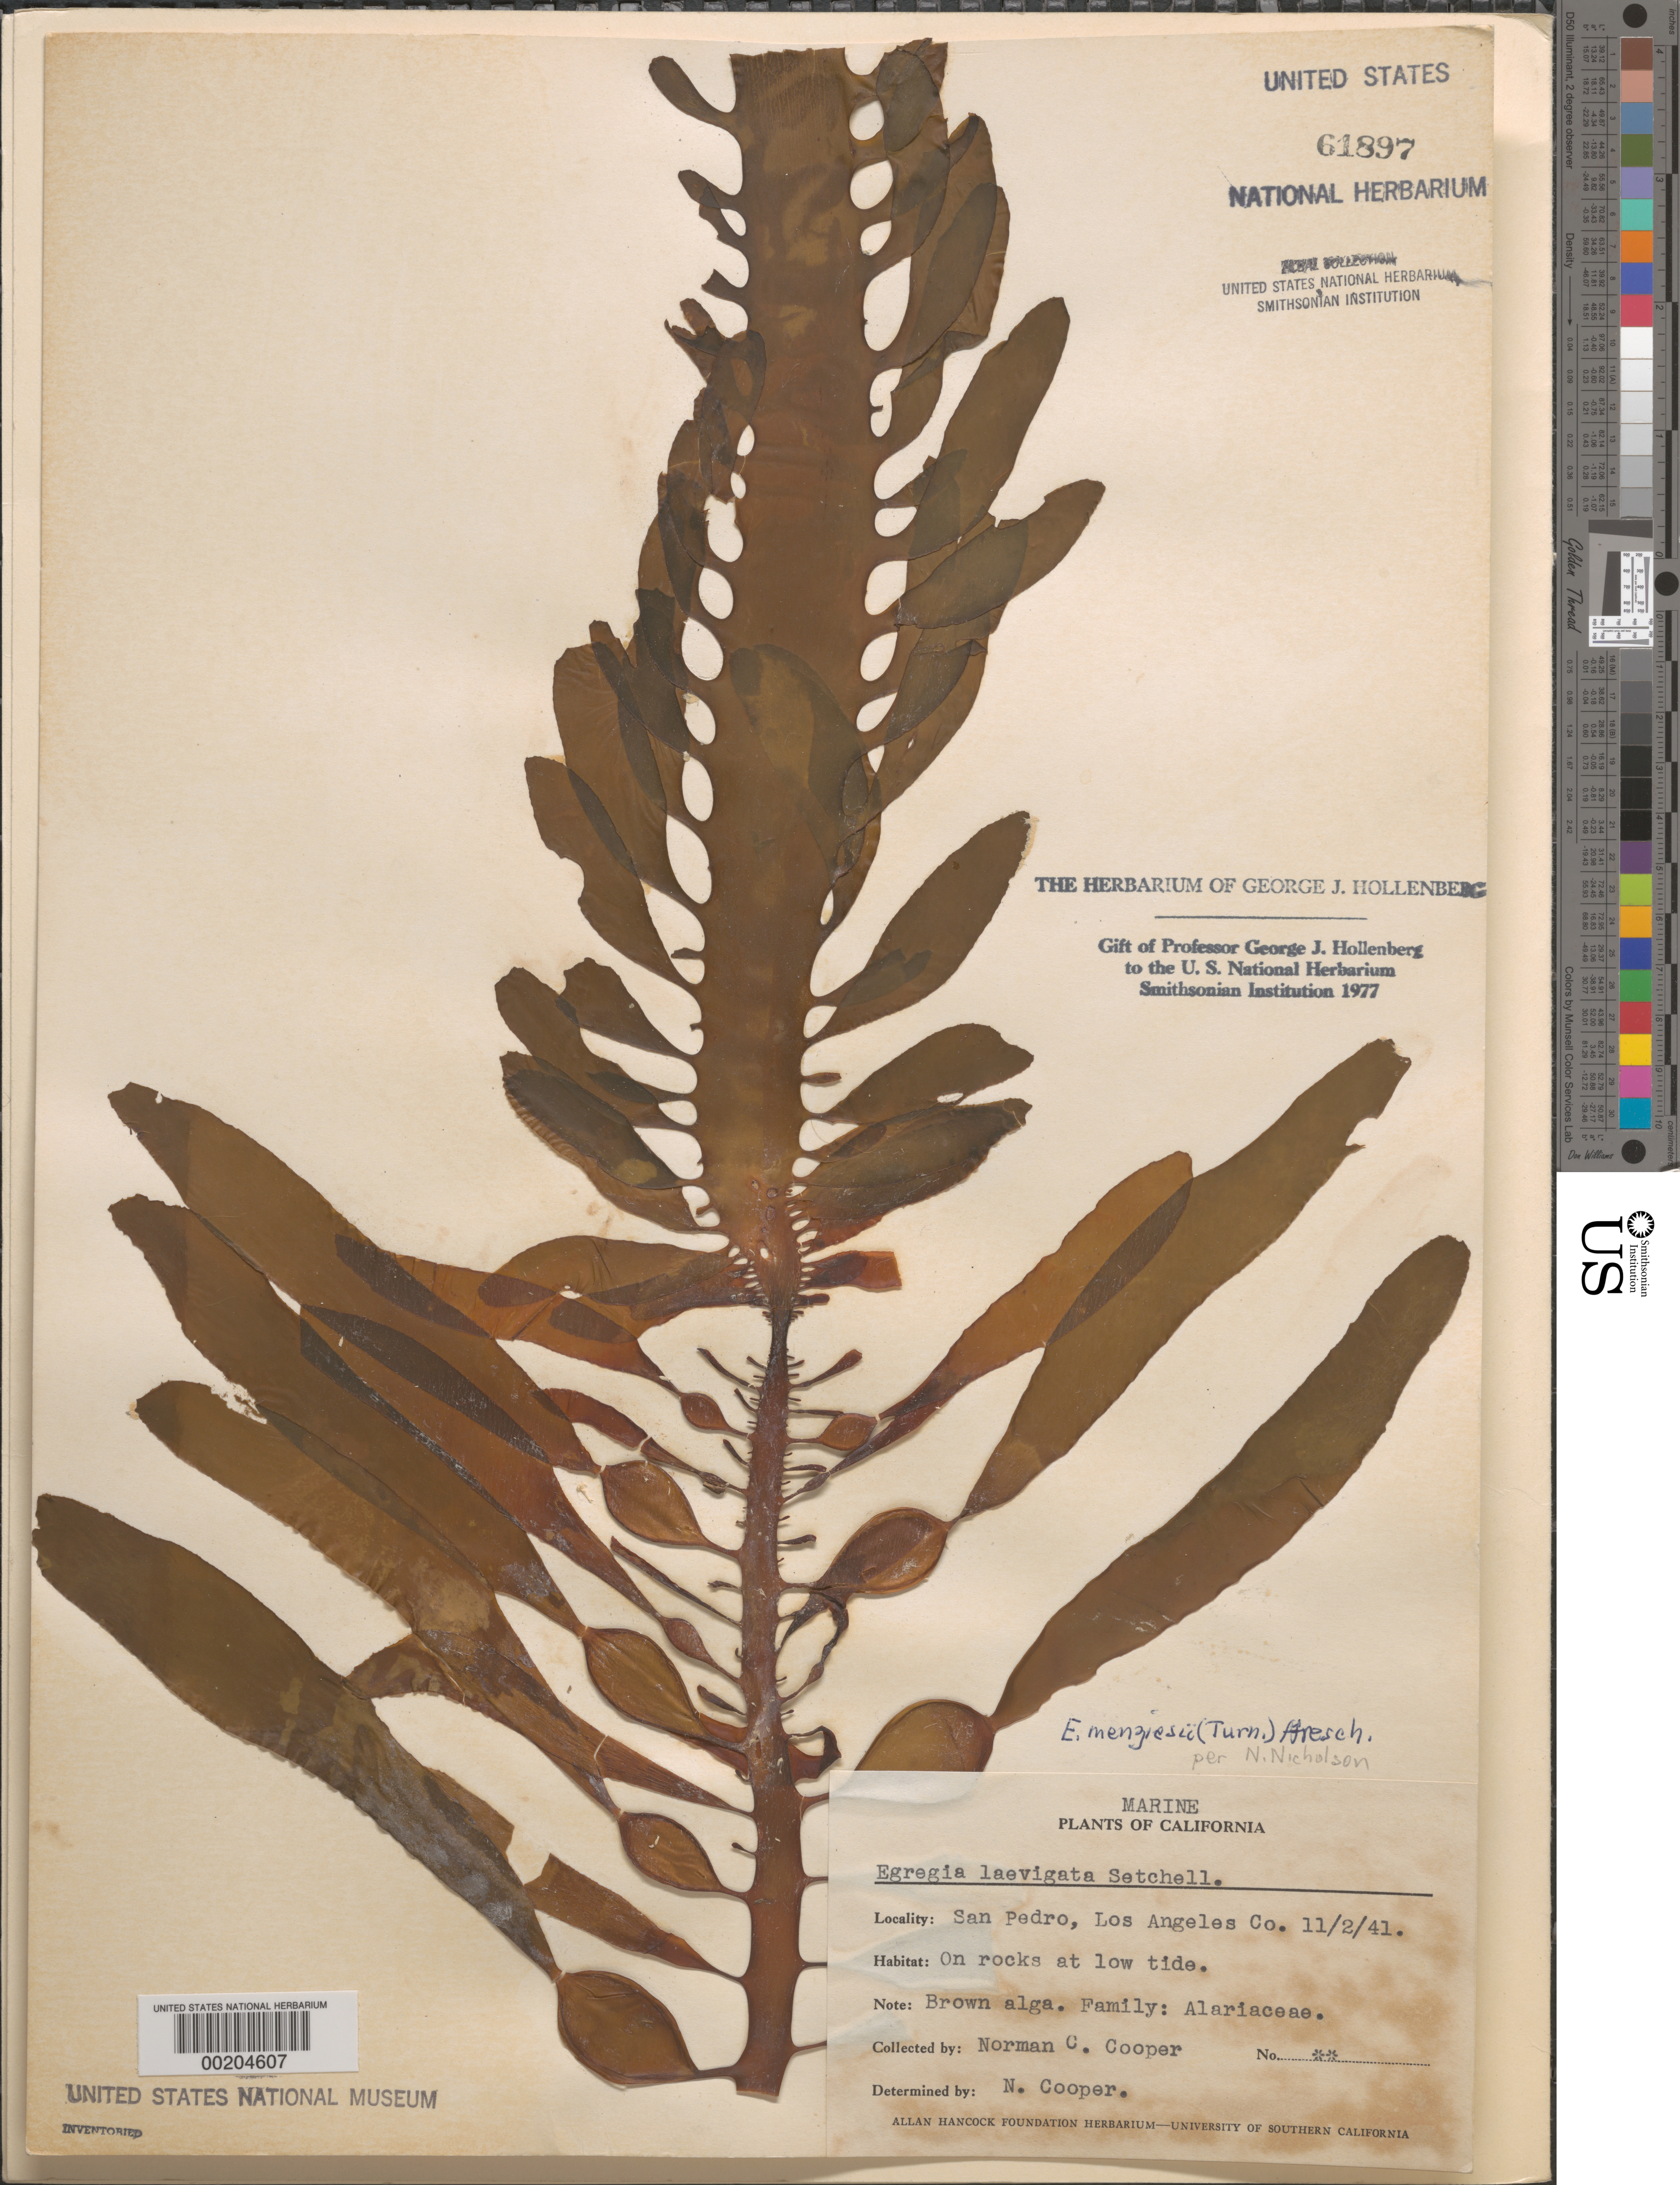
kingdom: Chromista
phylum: Ochrophyta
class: Phaeophyceae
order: Laminariales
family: Lessoniaceae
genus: Egregia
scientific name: Egregia menziesii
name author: (Turner) Aresch.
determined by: Nicholson, Nancy L.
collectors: N. Cooper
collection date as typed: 02 Nov 1941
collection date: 1941-11-02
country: United States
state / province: California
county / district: Los Angeles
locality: San Pedro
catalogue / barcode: US 61897